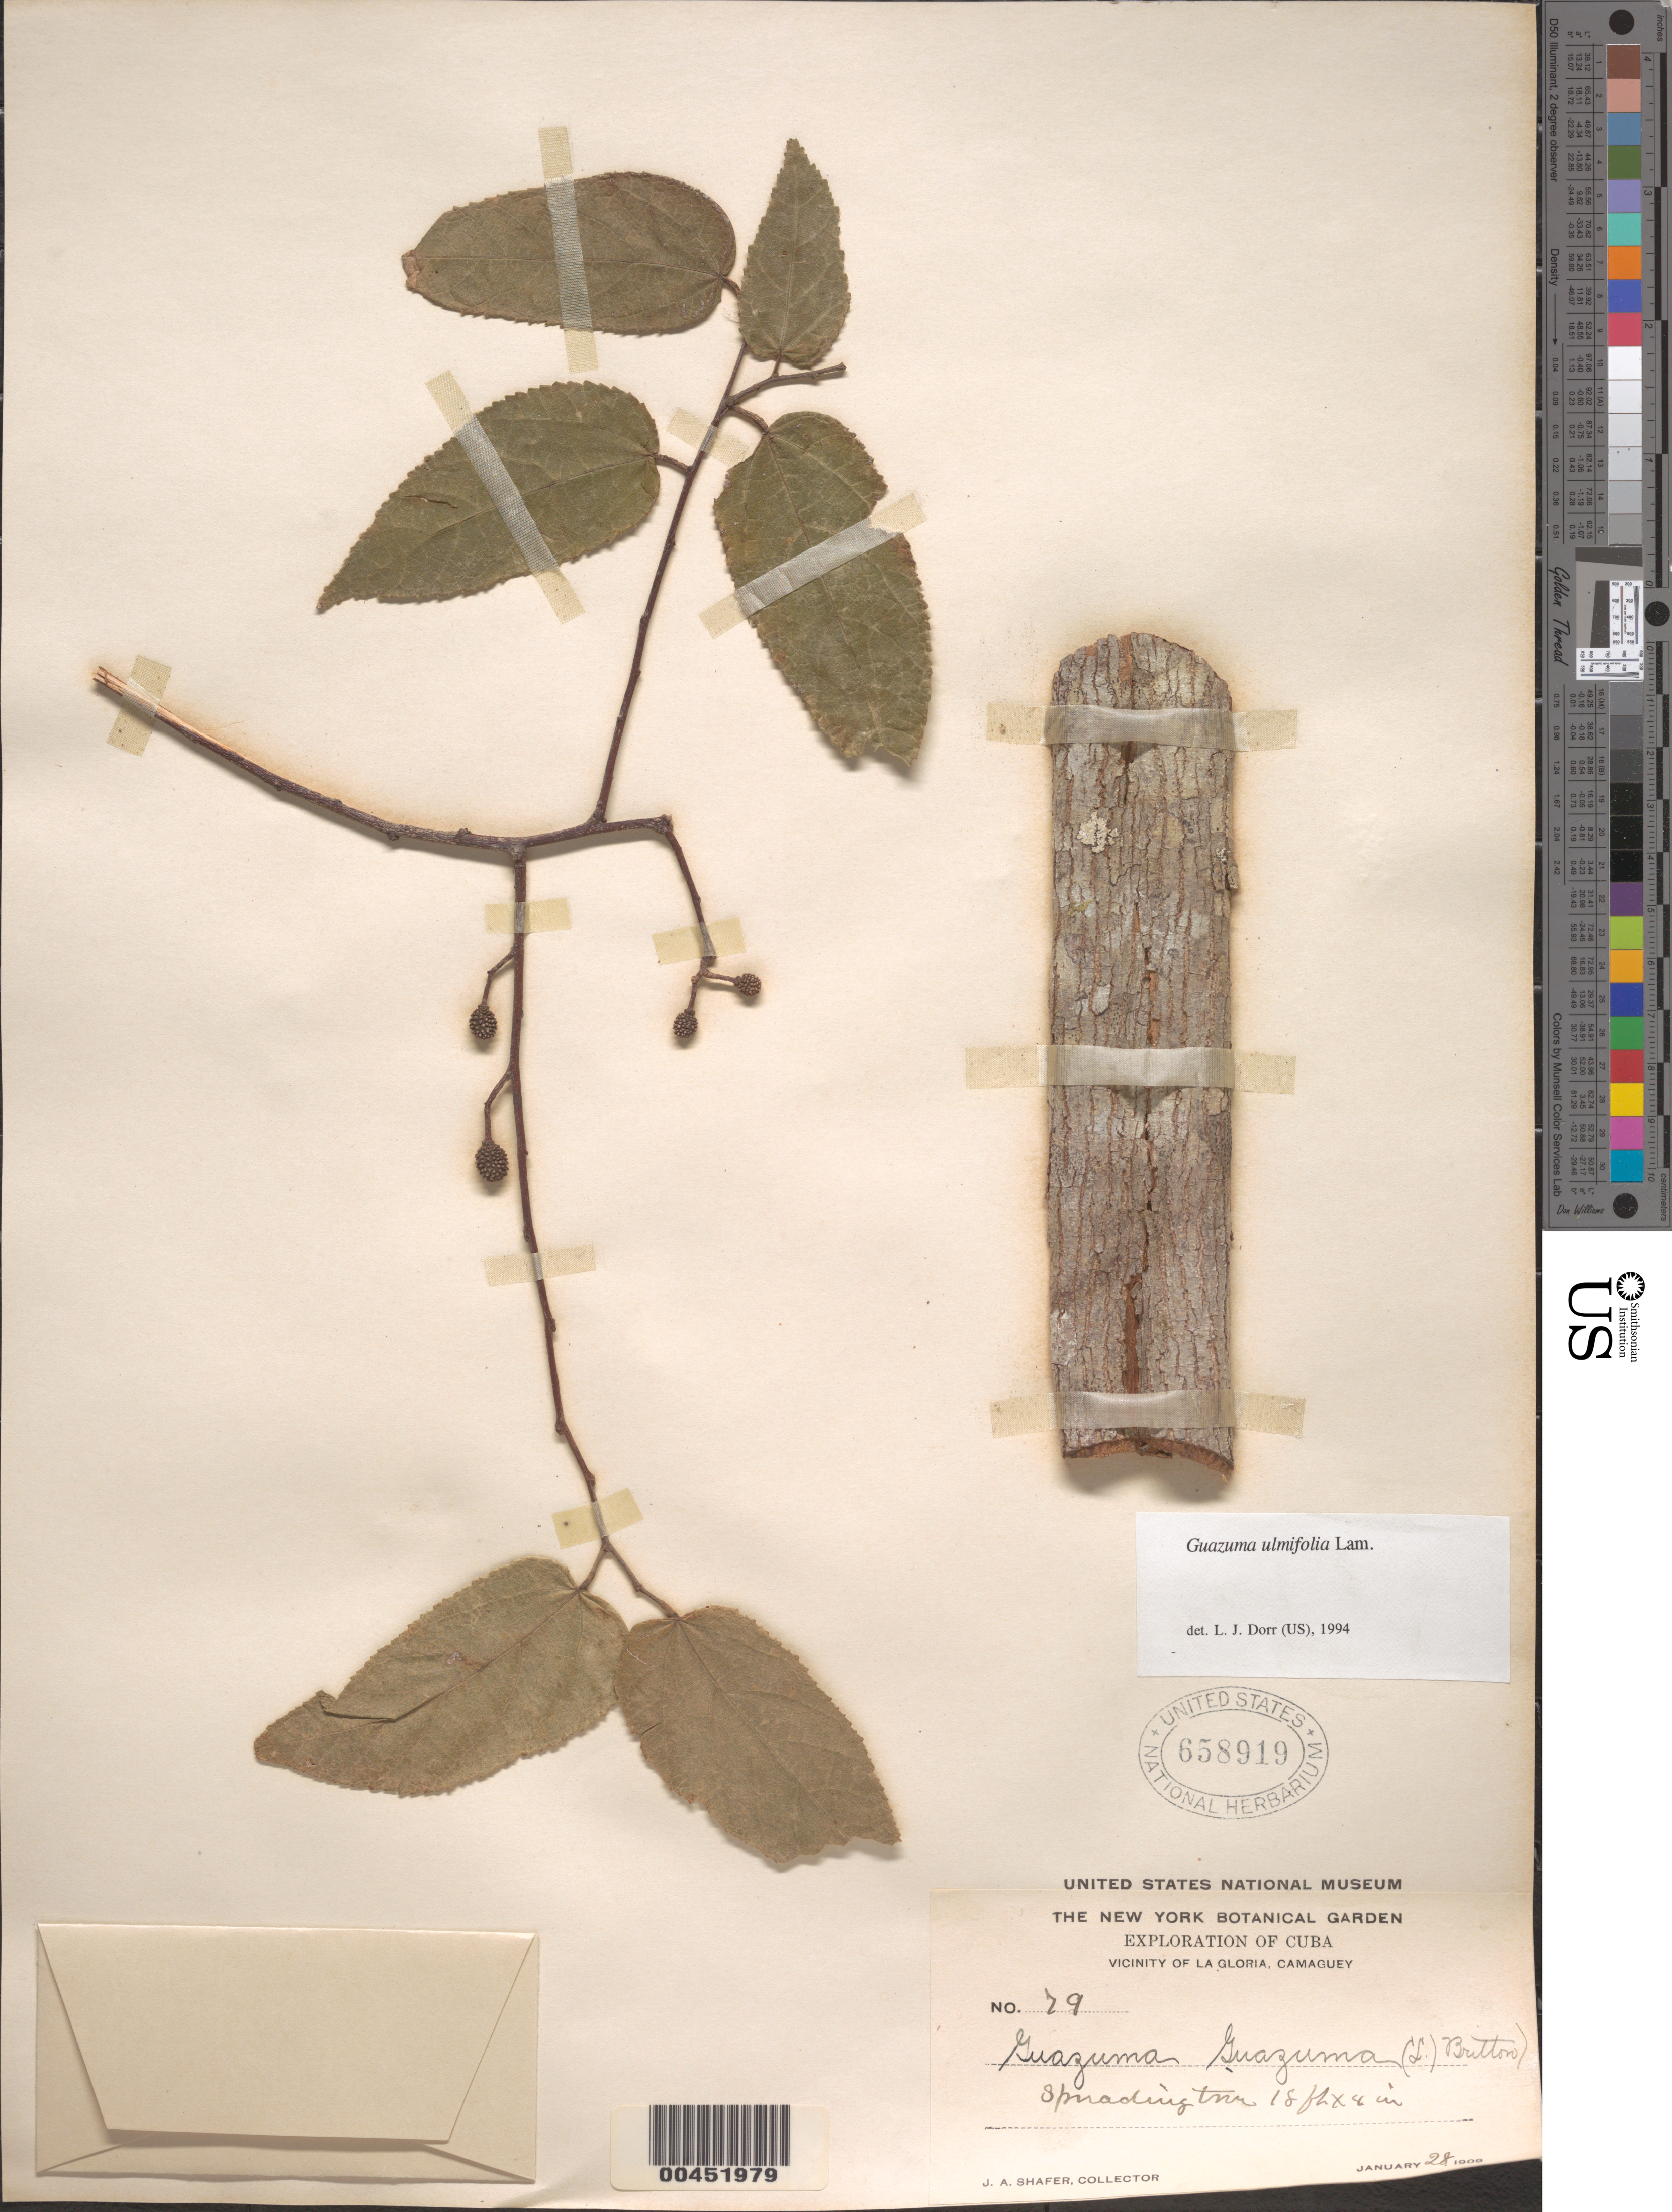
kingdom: Plantae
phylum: Tracheophyta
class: Magnoliopsida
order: Malvales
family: Malvaceae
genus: Guazuma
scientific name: Guazuma ulmifolia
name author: Lam.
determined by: Dorr, L. J., (BOT), Smithsonian Institution - National Museum of Natural History (UNITED STATES)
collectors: J. A. Shafer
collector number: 79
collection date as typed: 28 Jan 1909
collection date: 1909-01-28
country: Cuba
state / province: Camagüey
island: Greater Antilles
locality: Vicinity of La Gloria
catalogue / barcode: US 658919